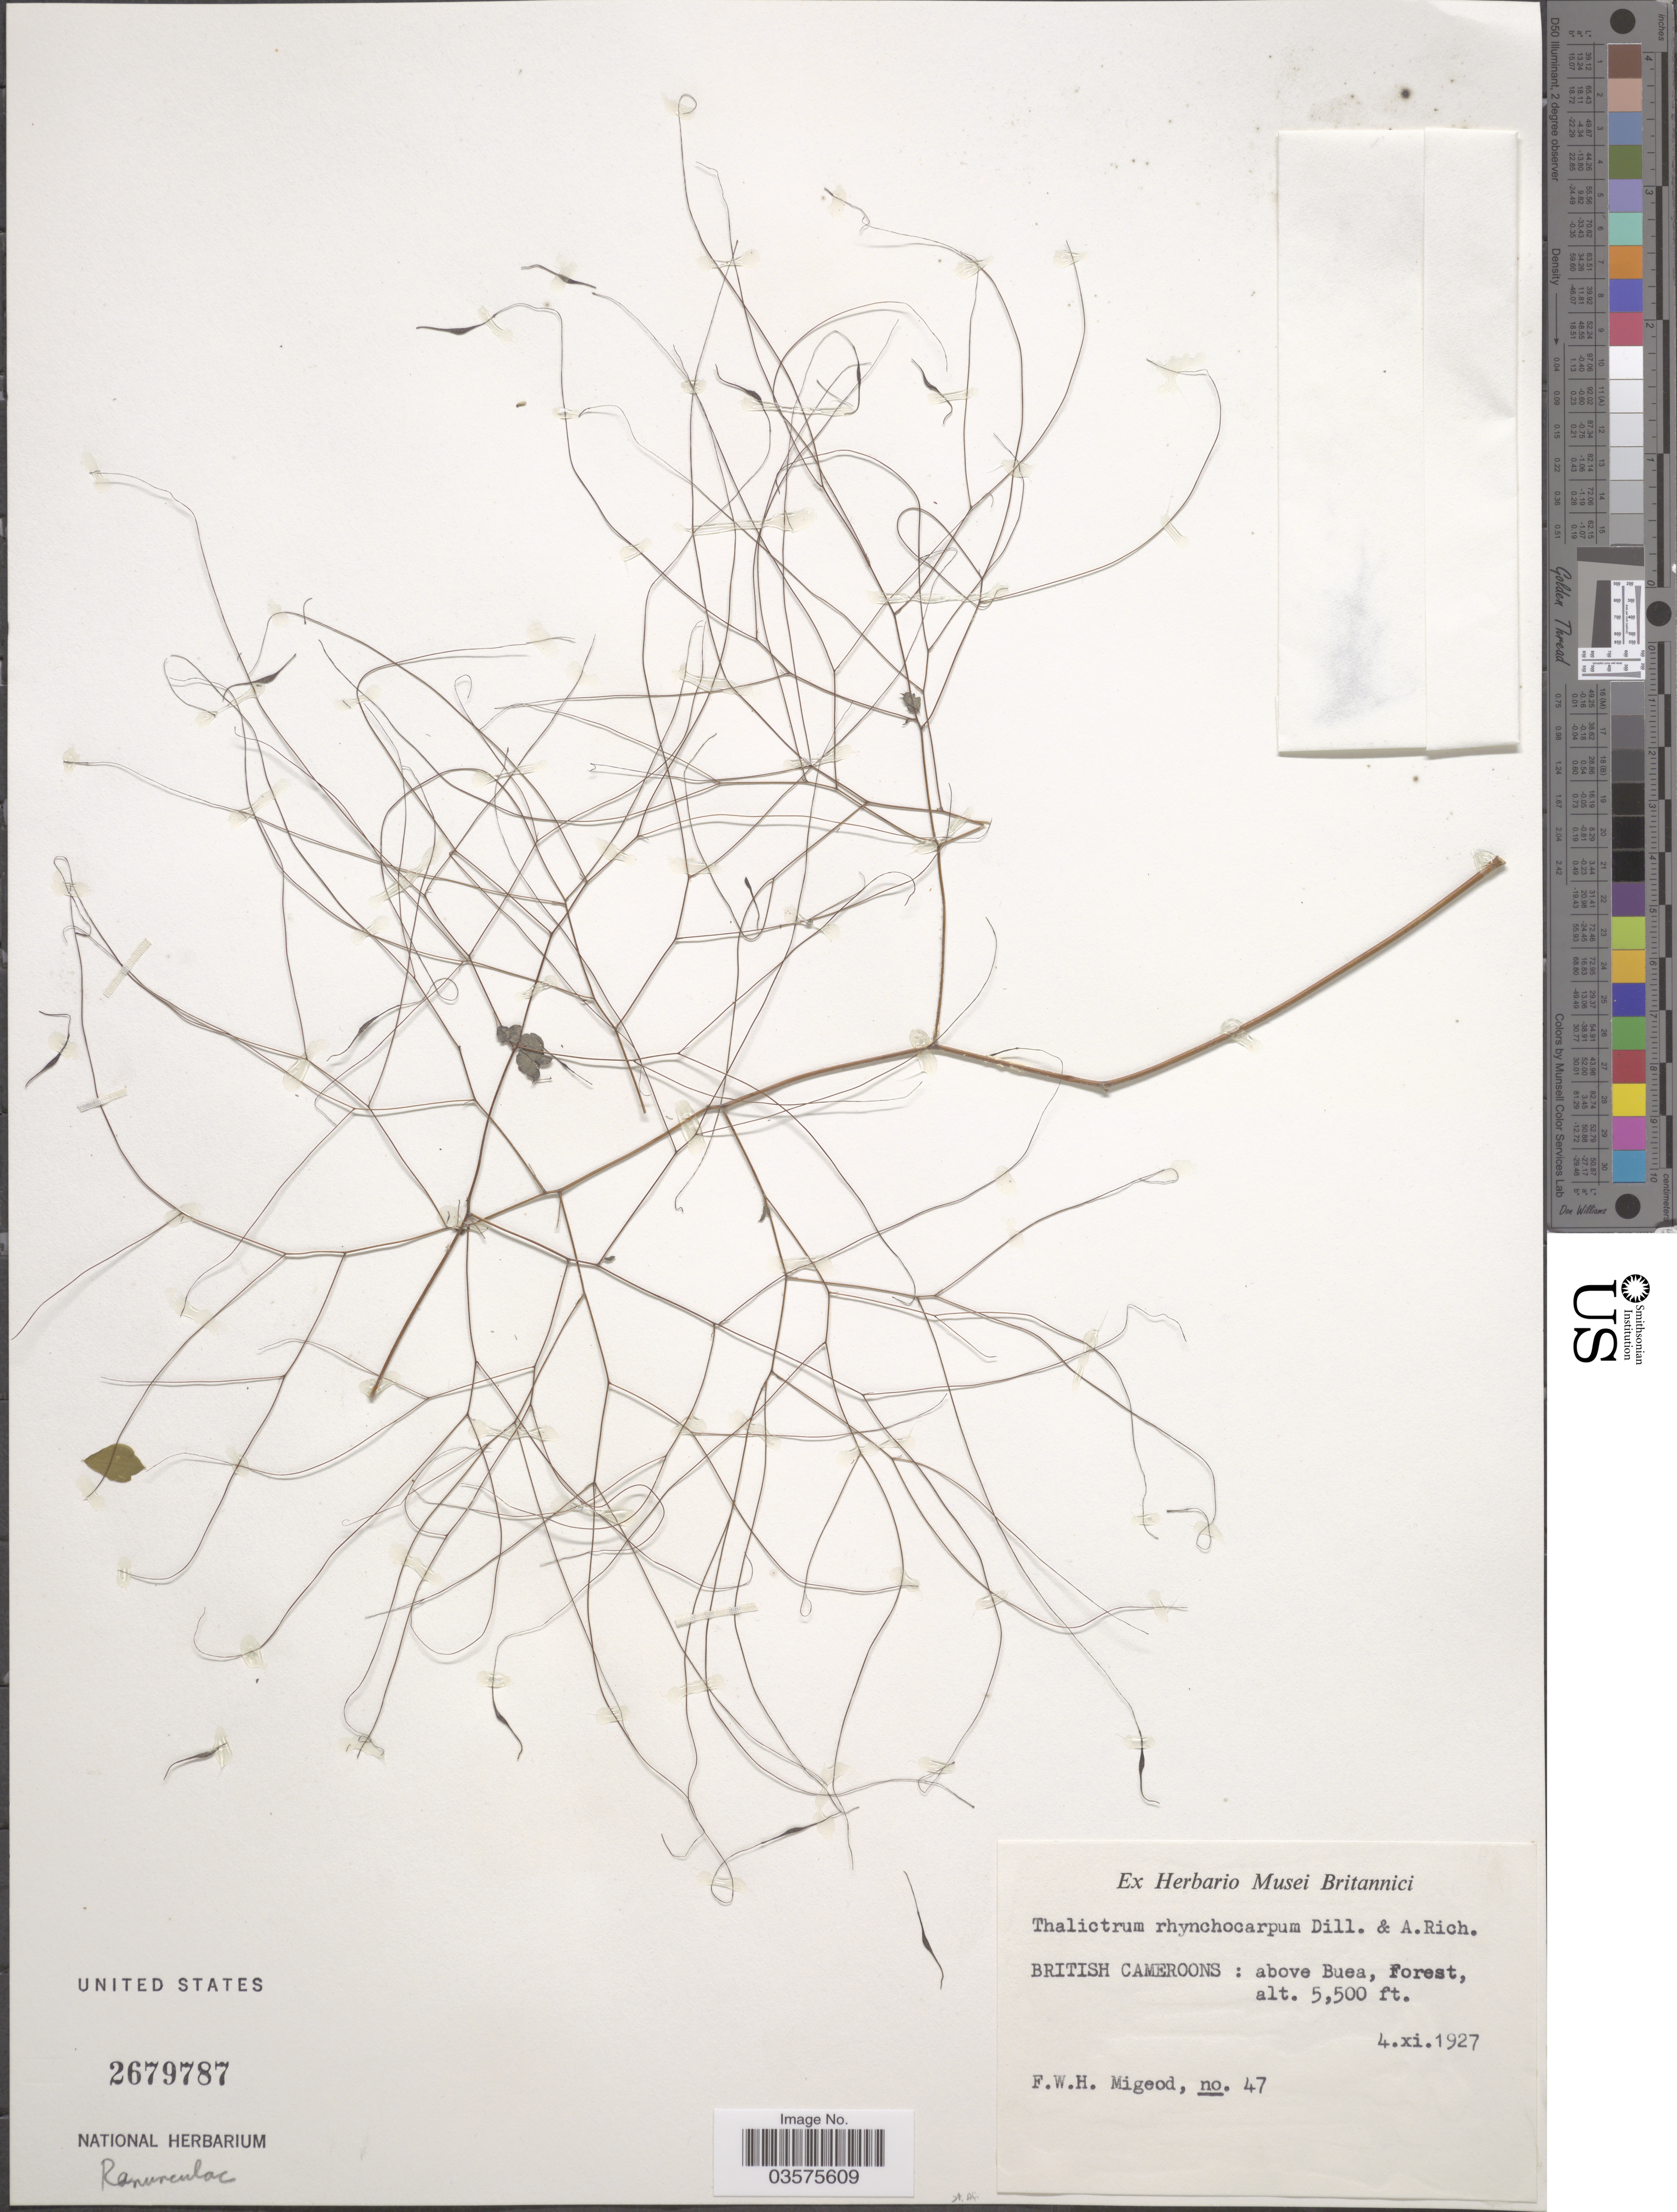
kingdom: Plantae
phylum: Tracheophyta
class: Magnoliopsida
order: Ranunculales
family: Ranunculaceae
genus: Thalictrum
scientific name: Thalictrum rhynchocarpum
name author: Quart.-Dill. & A. Rich.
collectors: F. Migeod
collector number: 47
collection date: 1927-11-04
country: Cameroon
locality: British Cameroons: above Buea.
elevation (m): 1676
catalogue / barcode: US 2679787